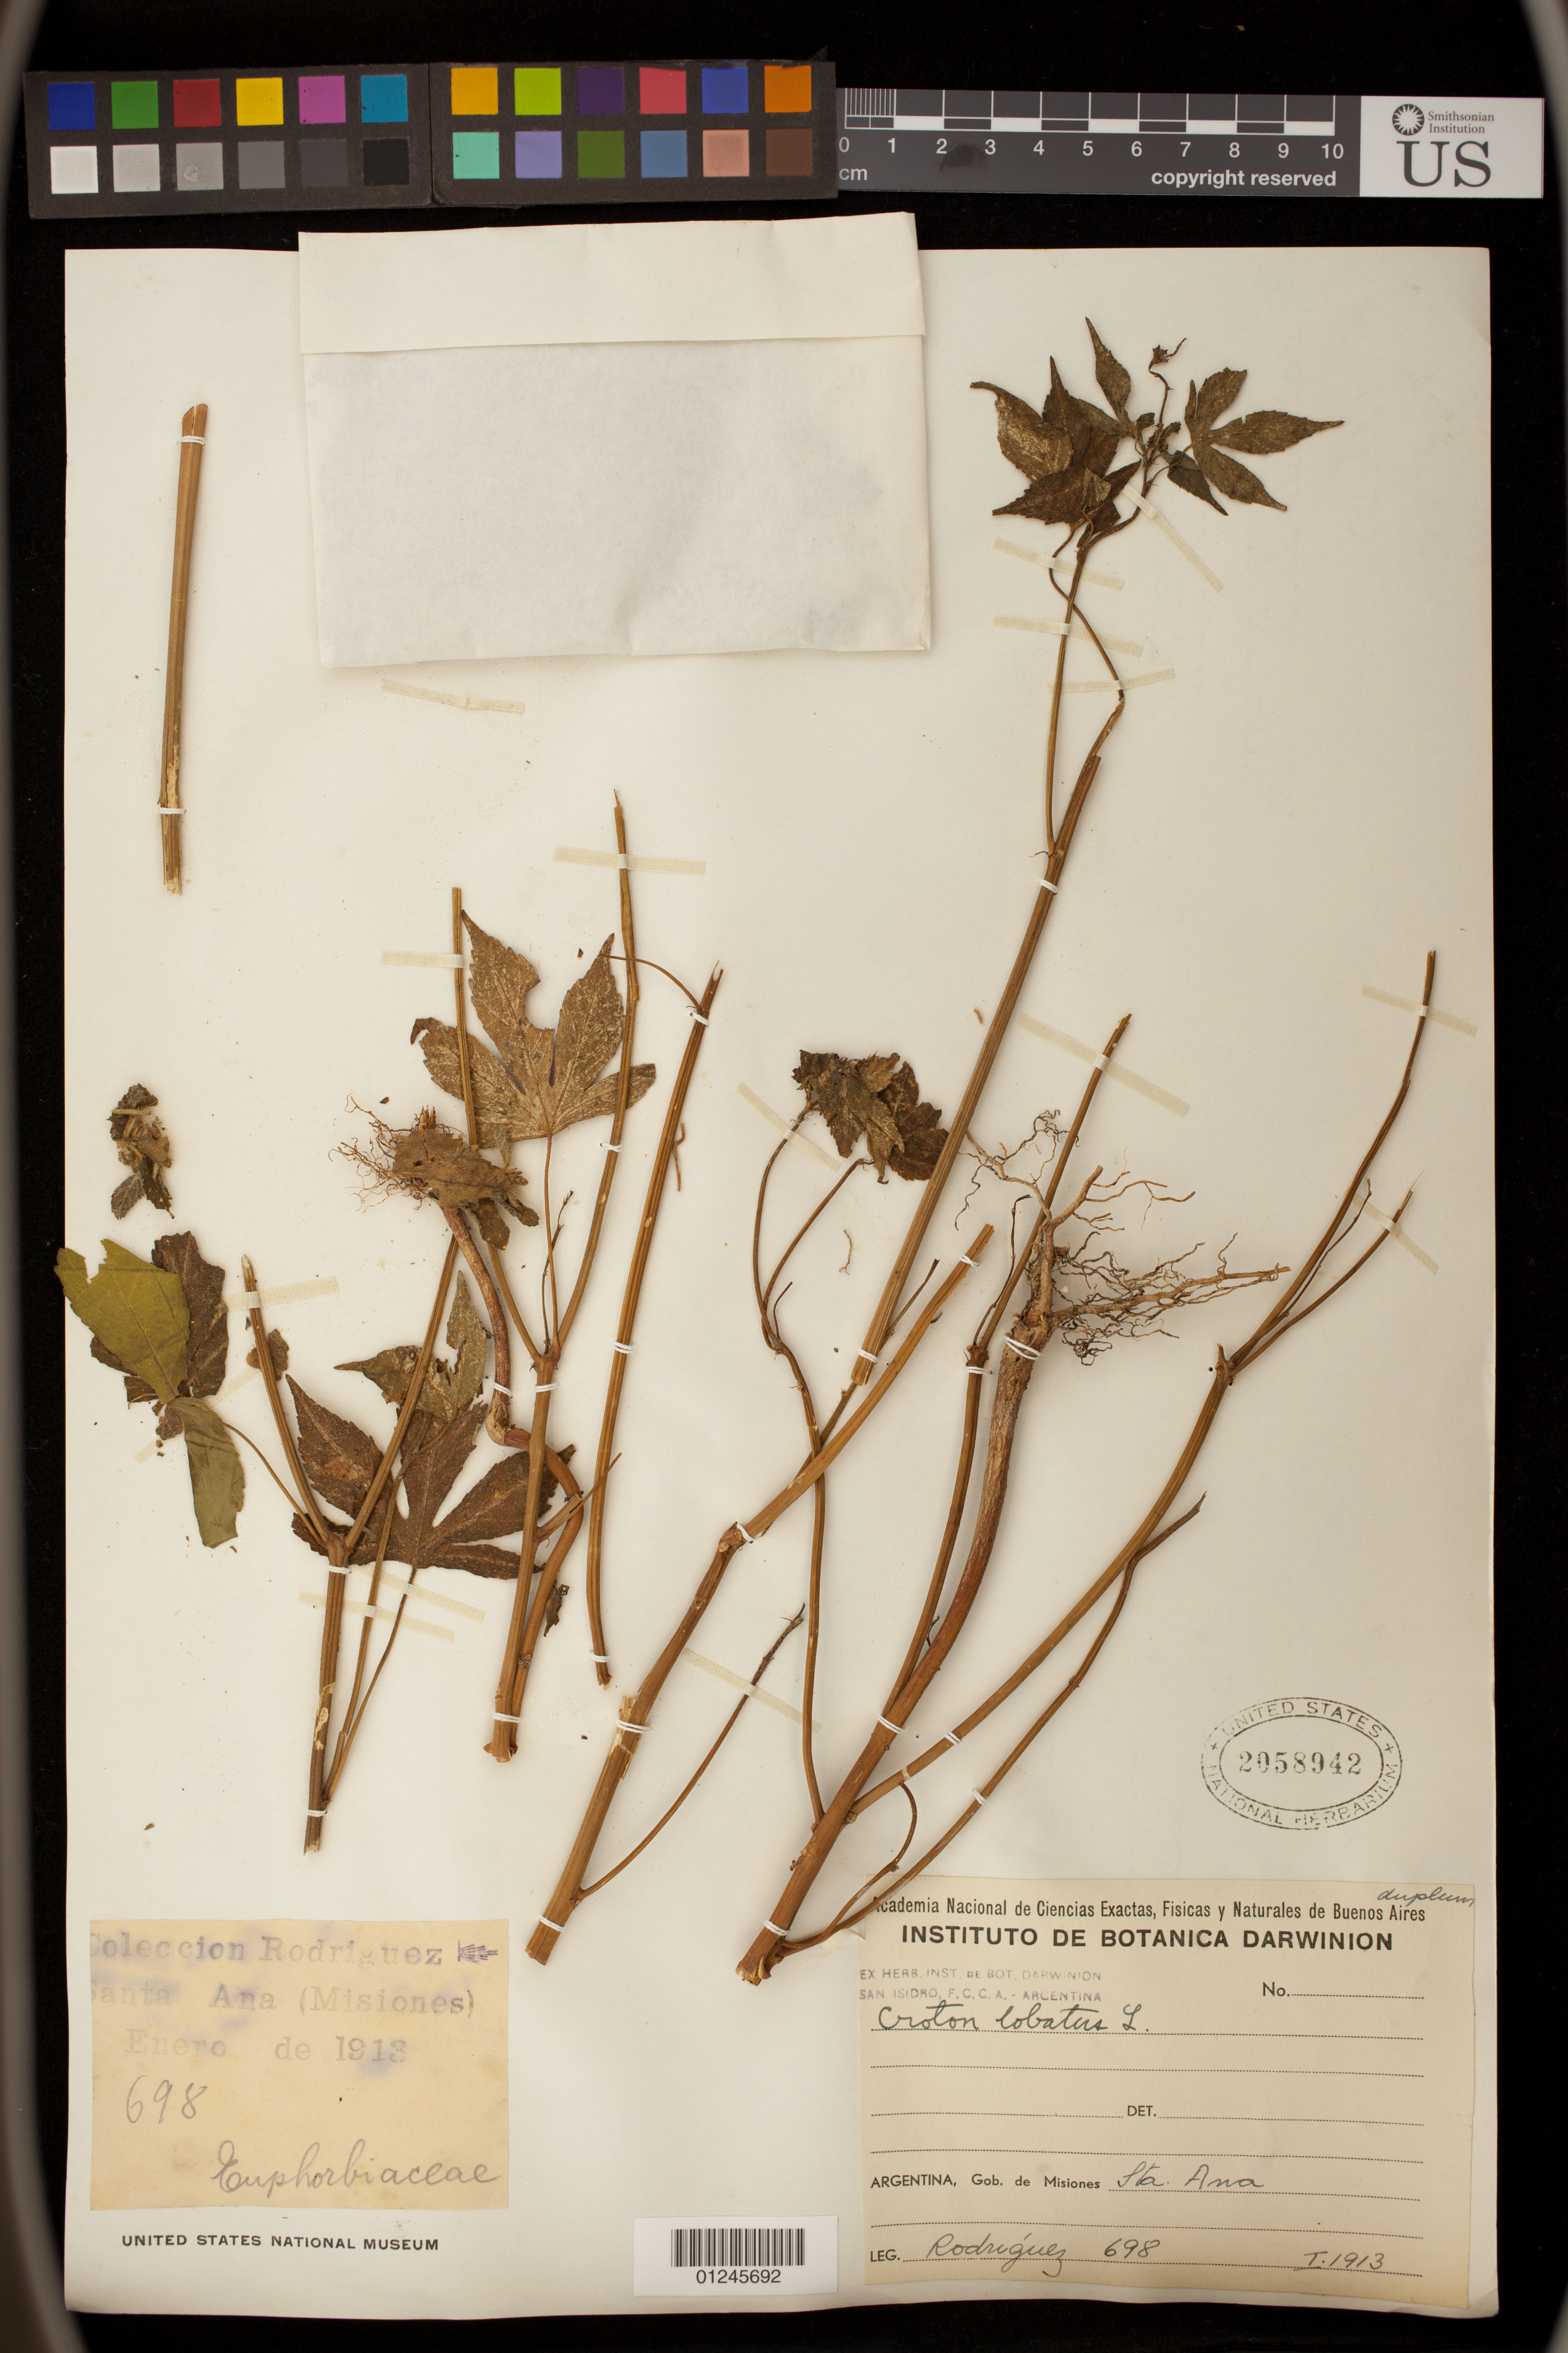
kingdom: Plantae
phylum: Tracheophyta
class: Magnoliopsida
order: Malpighiales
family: Euphorbiaceae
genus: Croton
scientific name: Croton lobatus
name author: L.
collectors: Rodriguez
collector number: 698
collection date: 1913-01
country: Argentina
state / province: Misiones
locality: Santa Ana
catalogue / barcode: US 2058942